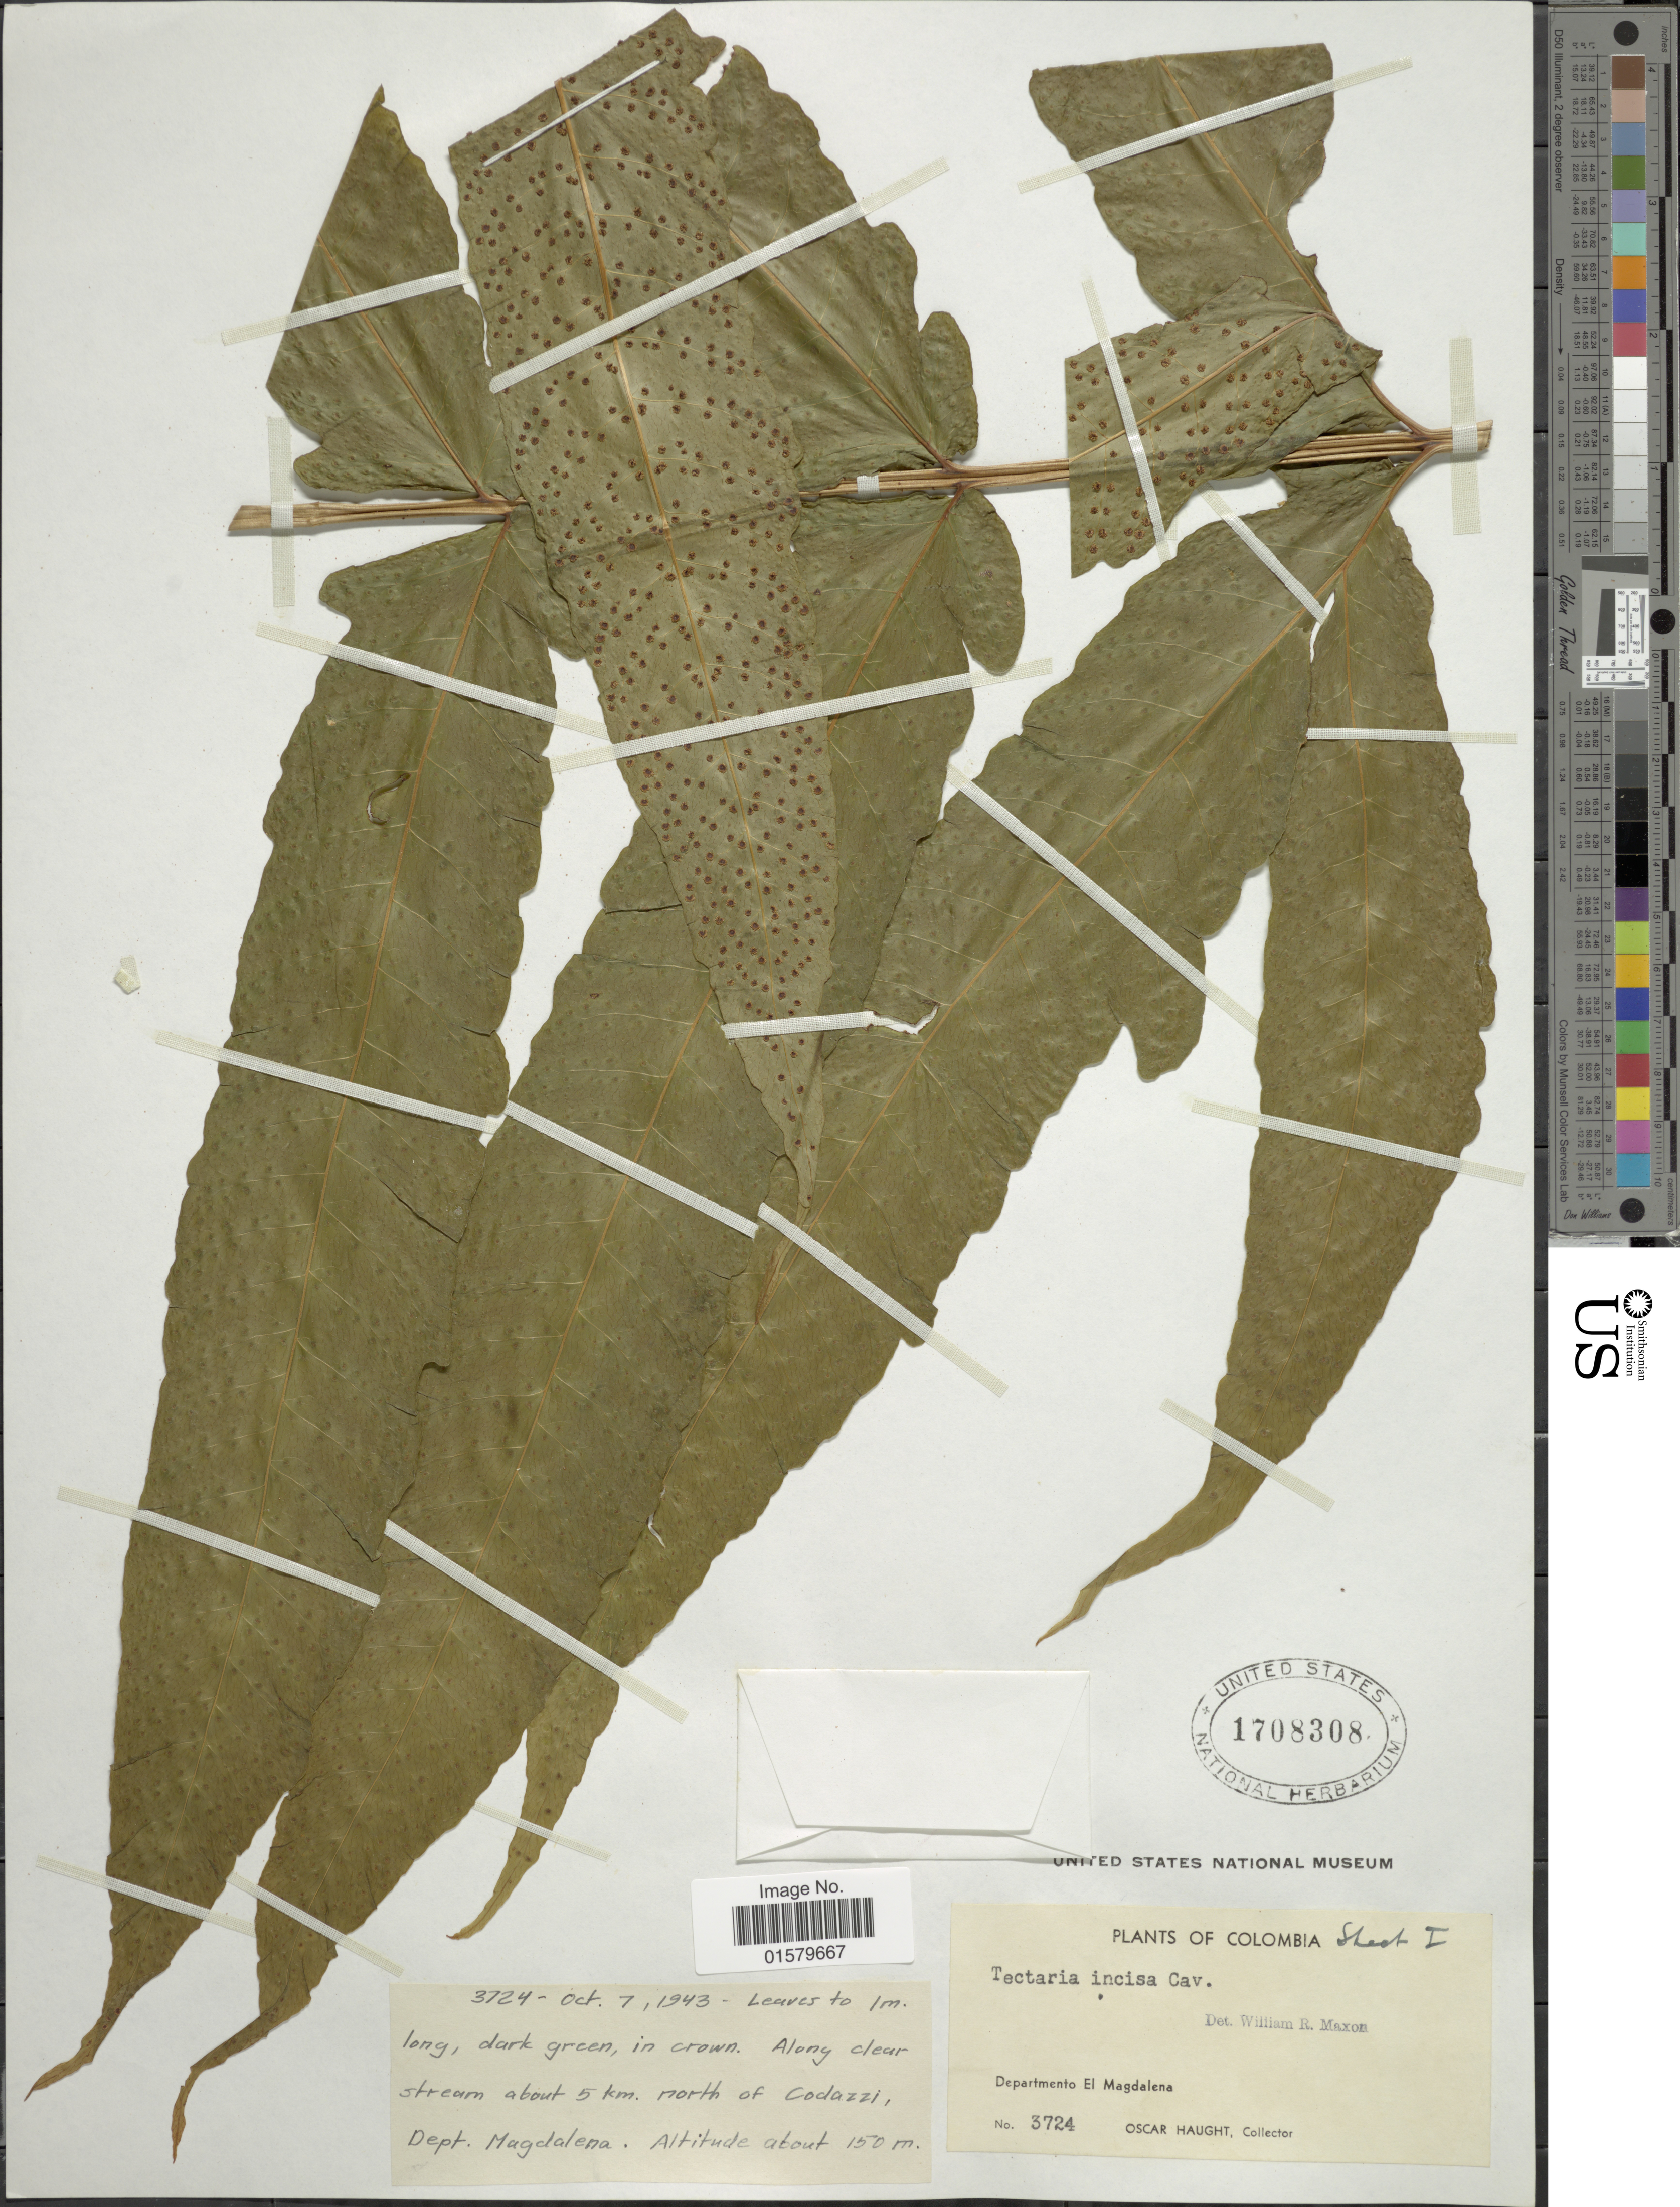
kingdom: Plantae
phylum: Tracheophyta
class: Polypodiopsida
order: Polypodiales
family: Tectariaceae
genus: Tectaria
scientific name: Tectaria incisa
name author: Cav.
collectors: O. L. Haught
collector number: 3724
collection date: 1943-10-07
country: Colombia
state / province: Magdalena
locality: Along clear stream about 5 km. north of Codazzi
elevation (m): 150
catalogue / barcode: US 1708308